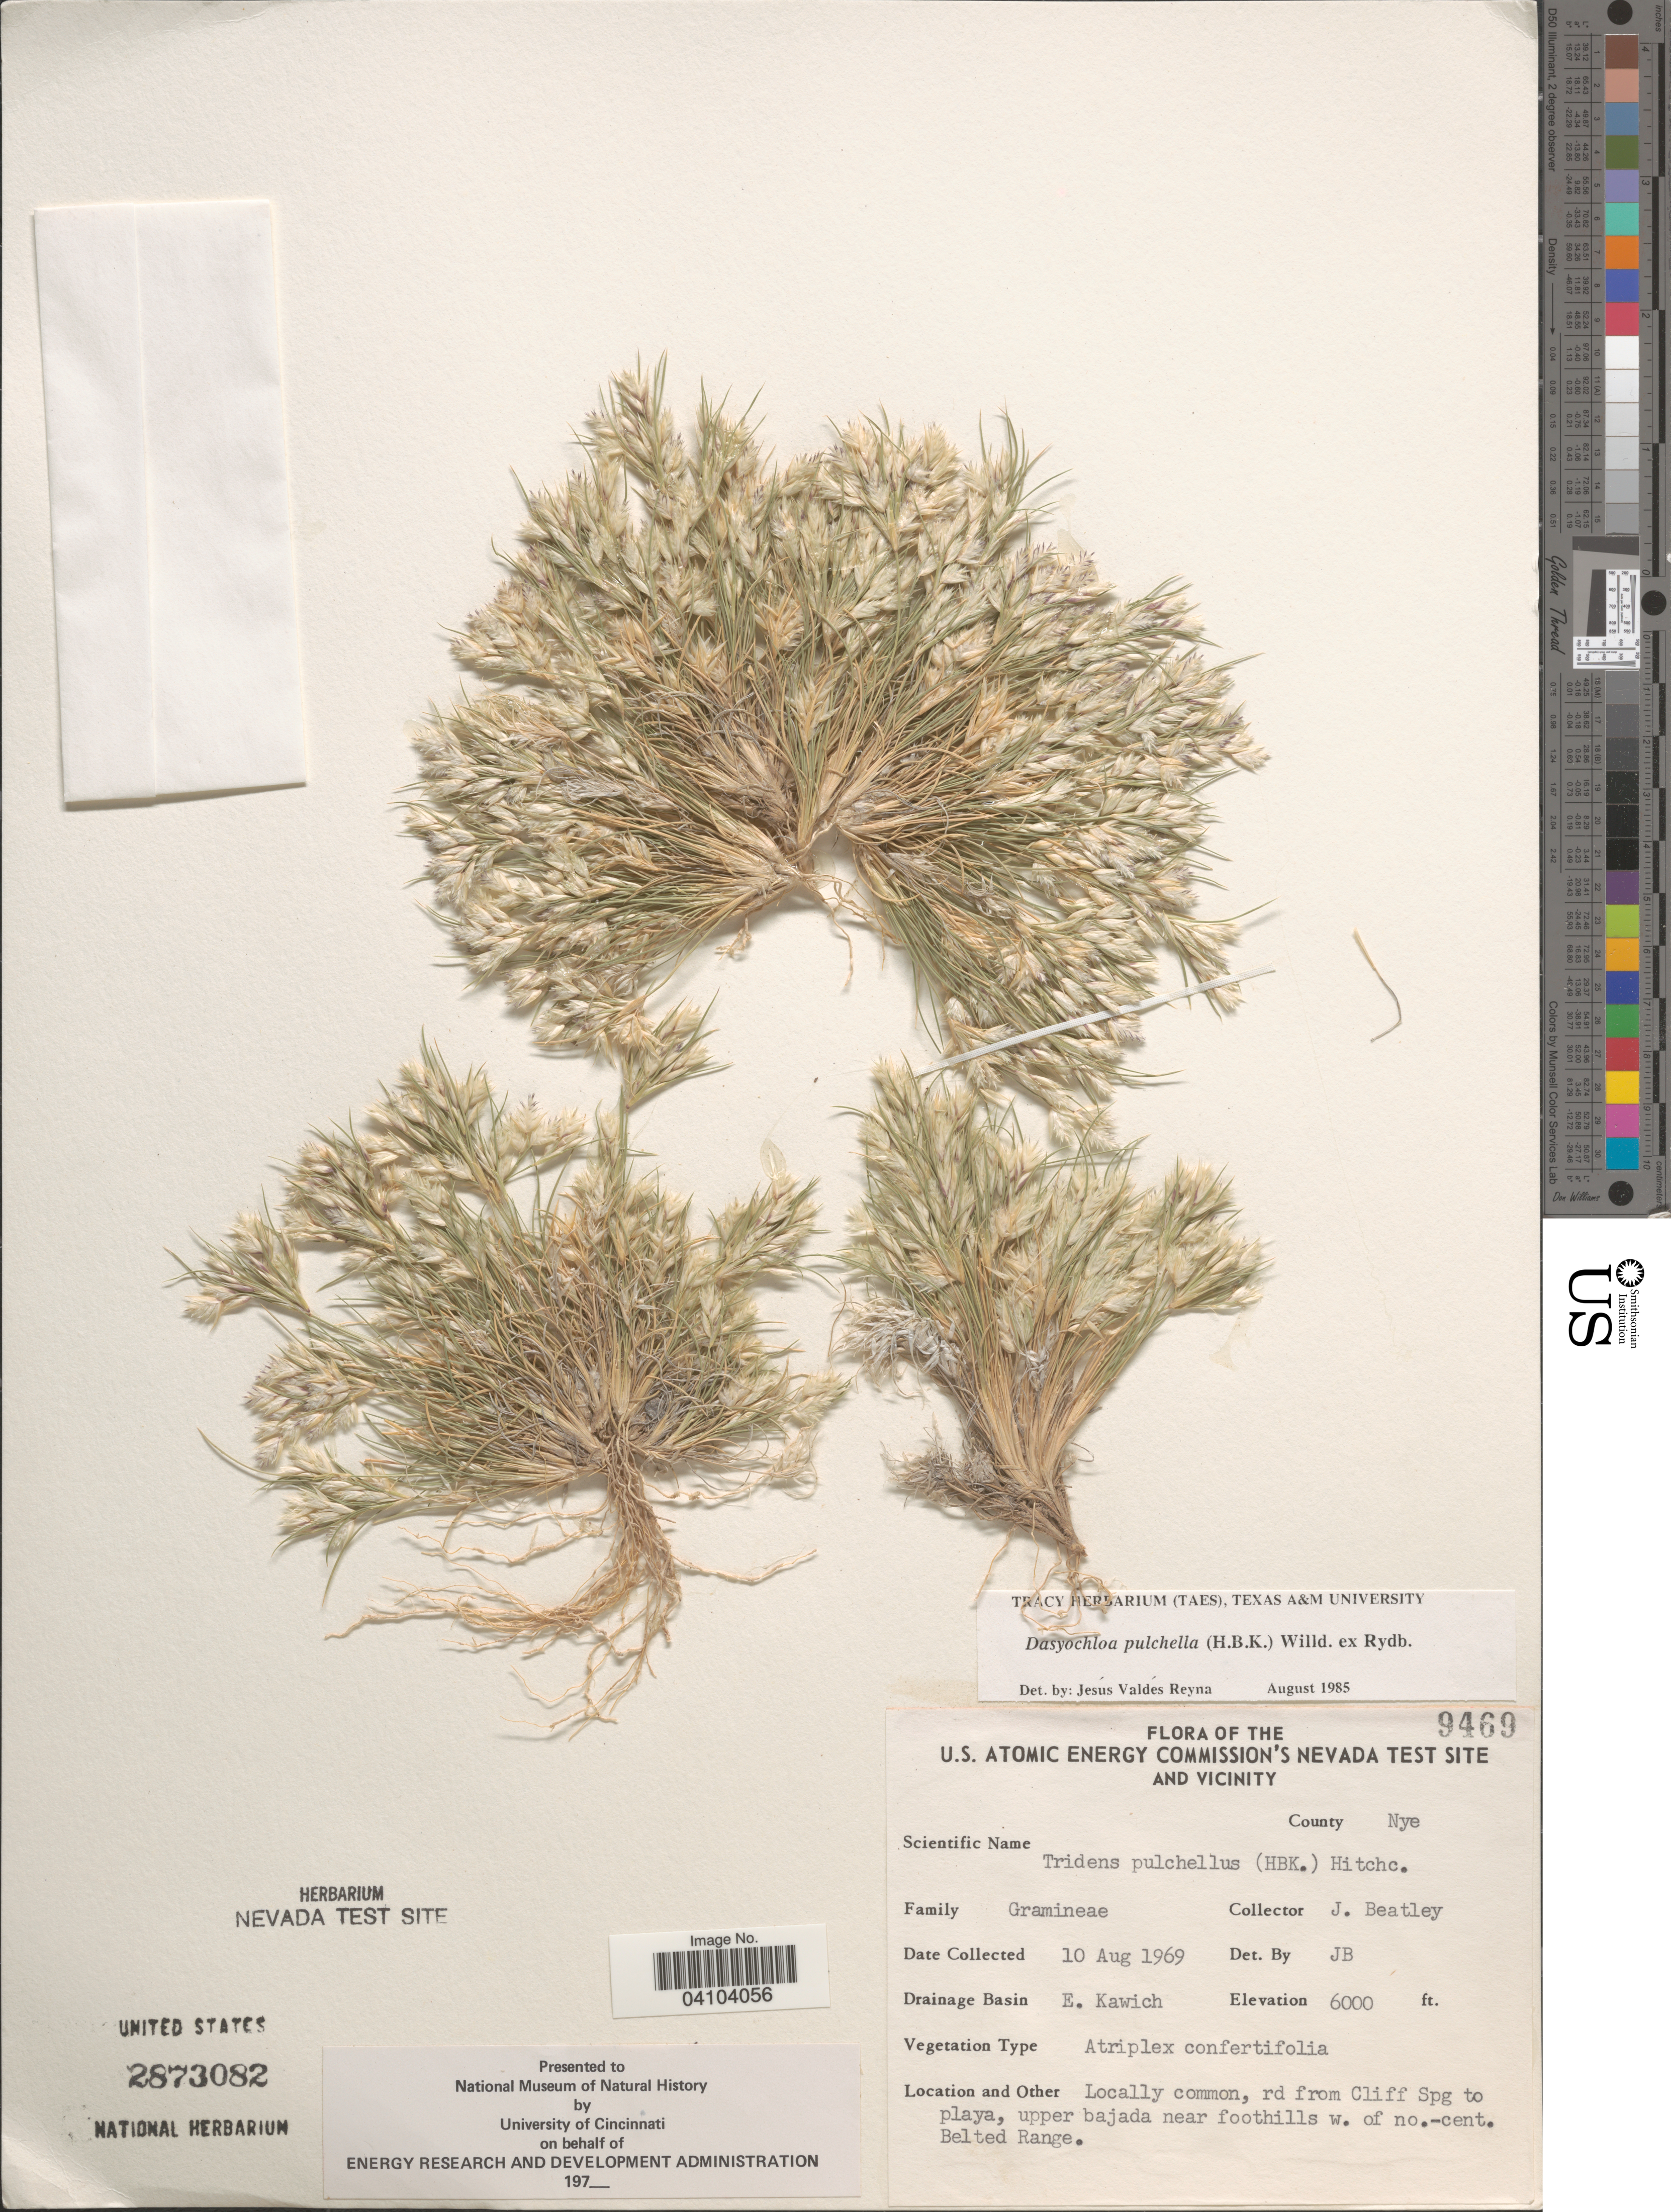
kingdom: Plantae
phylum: Tracheophyta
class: Liliopsida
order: Poales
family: Poaceae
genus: Dasyochloa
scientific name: Dasyochloa pulchella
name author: (Kunth) Willd. ex Rydb.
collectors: J. C. Beatley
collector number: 9469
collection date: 1969-08-10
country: United States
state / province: Nevada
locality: The U.S. Atomic Energy Commission's Nevada Test Site and vicinity. County Nye. Rd from Cliff Spg to playa, upper bajada near foothills w. of no.-cent. Belted Range.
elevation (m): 1829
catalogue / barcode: US 2873082